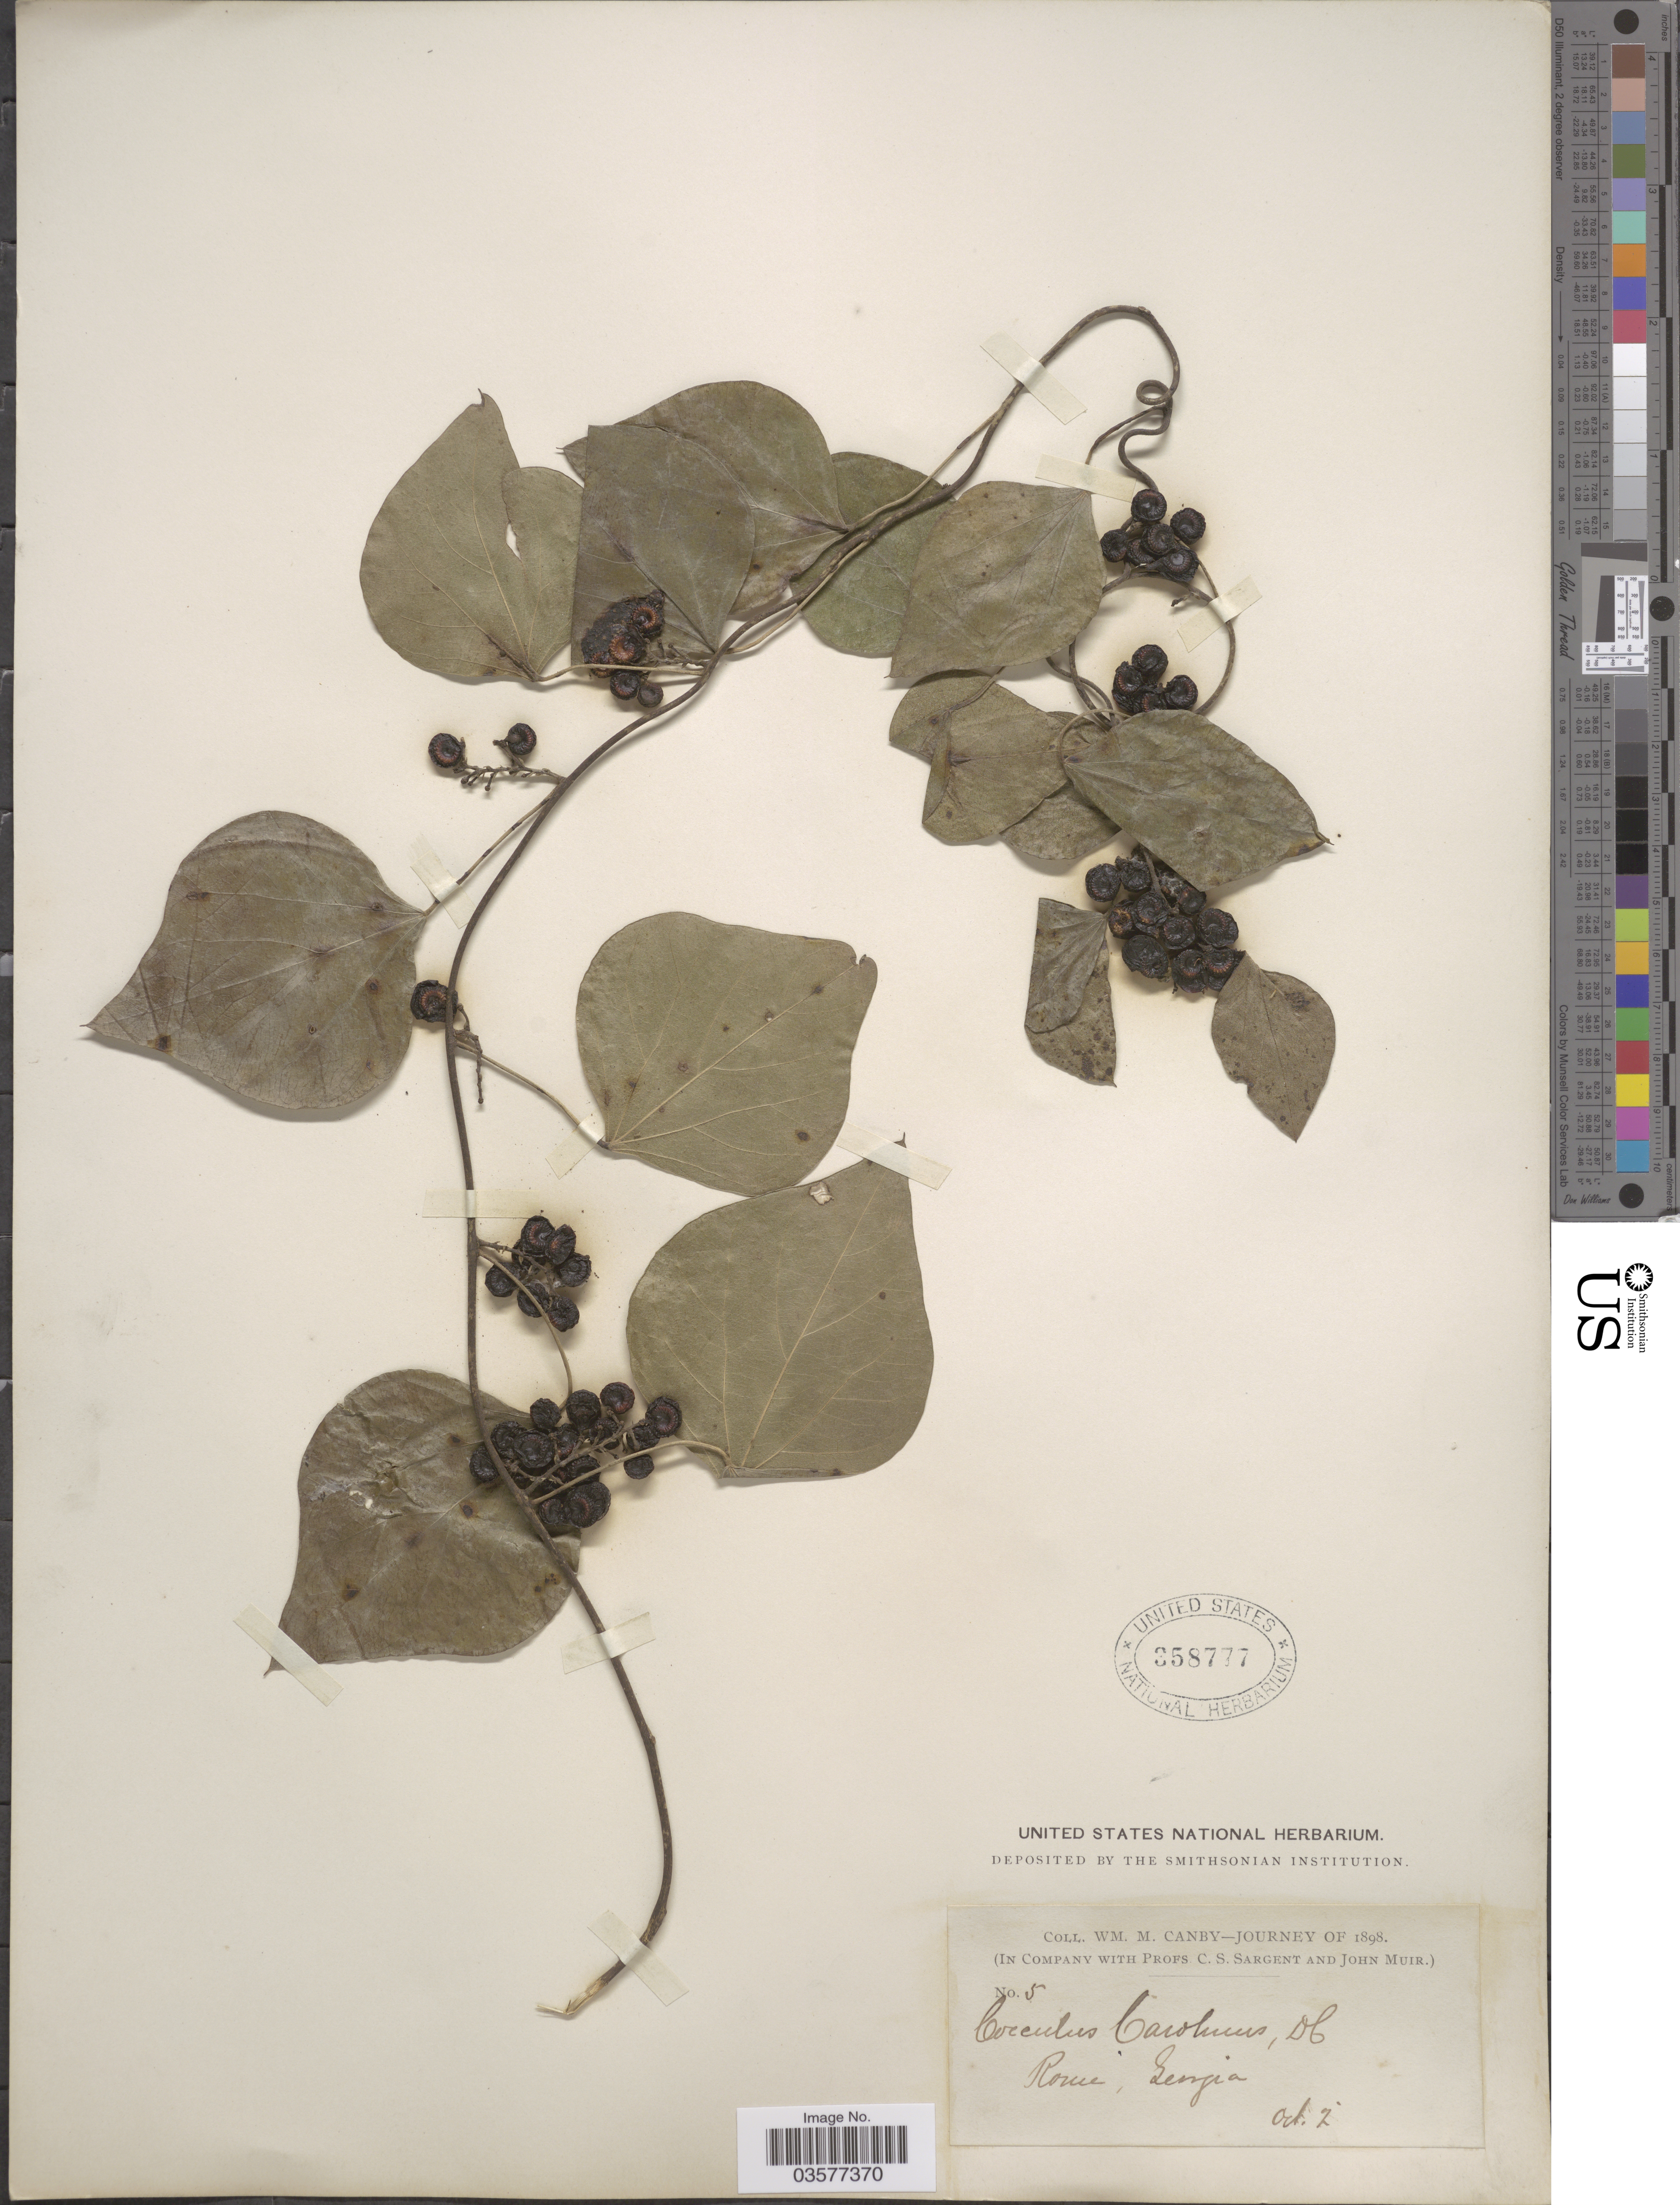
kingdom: Plantae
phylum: Tracheophyta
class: Magnoliopsida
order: Ranunculales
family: Menispermaceae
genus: Cocculus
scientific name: Cocculus carolinus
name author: (L.) DC.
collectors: W. M. Canby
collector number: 5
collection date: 1898-10-07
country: United States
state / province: Georgia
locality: Rome.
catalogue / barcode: US 358777